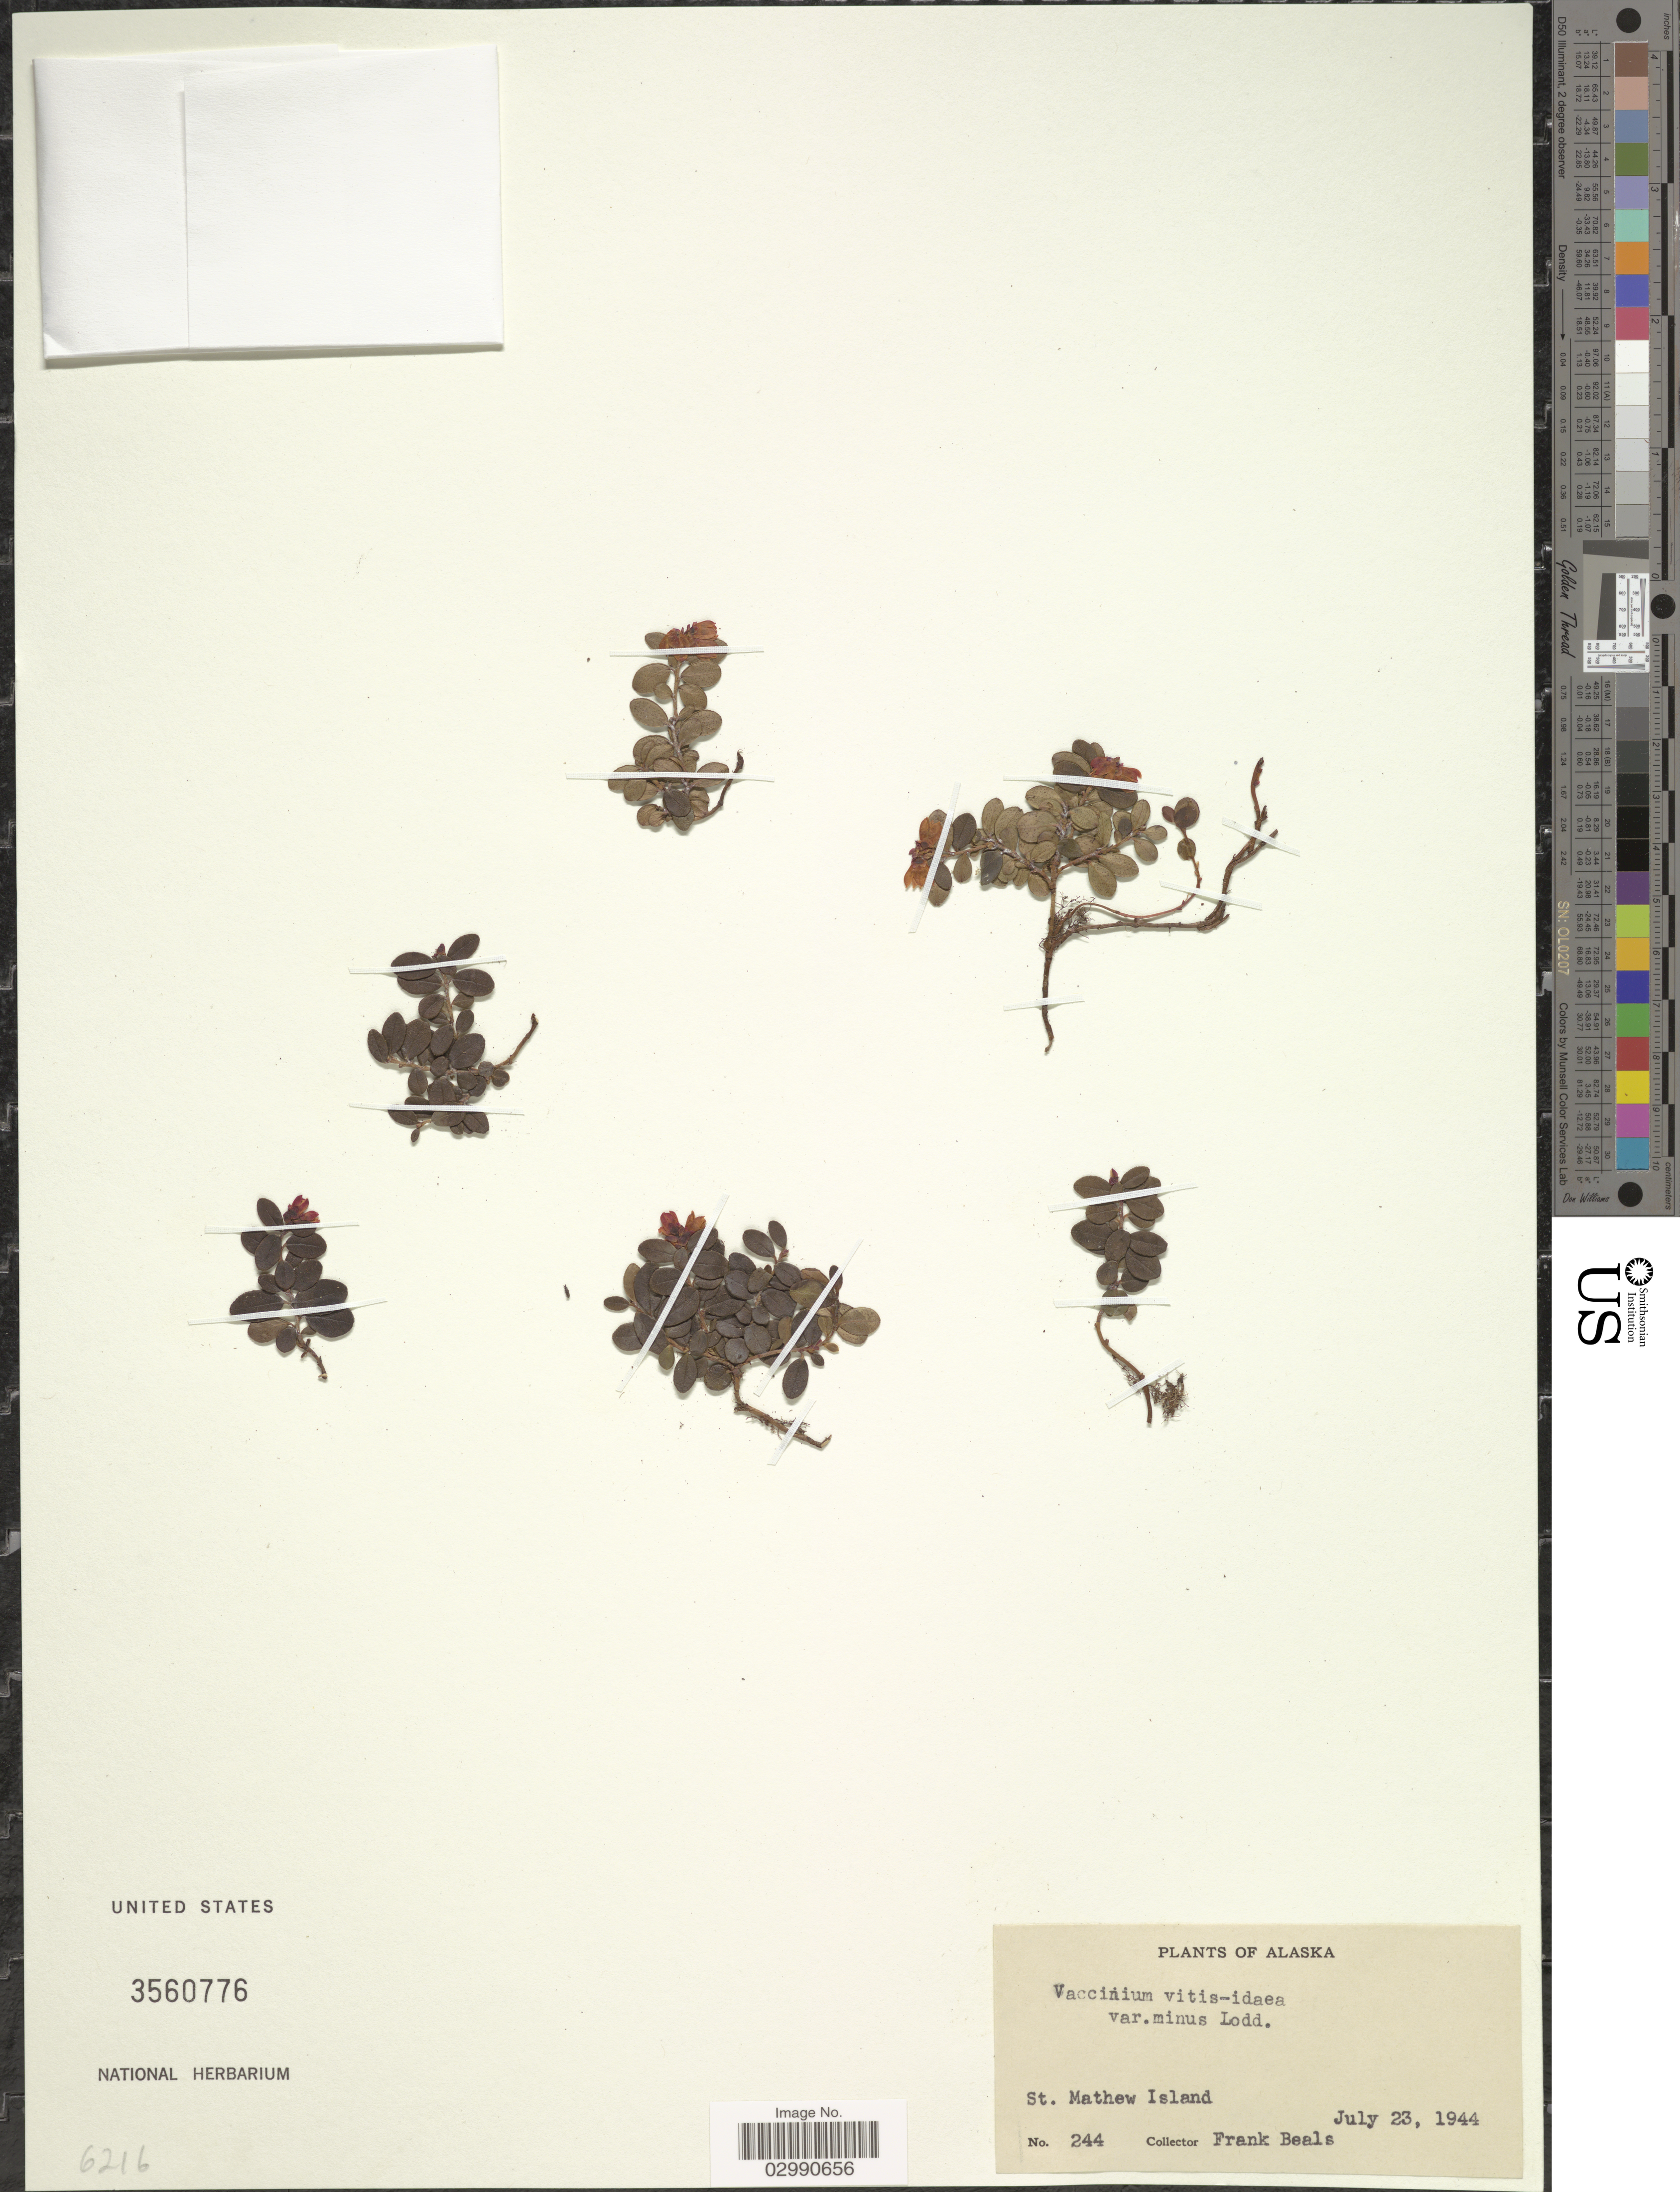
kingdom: Plantae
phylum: Tracheophyta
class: Magnoliopsida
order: Ericales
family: Ericaceae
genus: Vaccinium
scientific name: Vaccinium vitis-idaea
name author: L.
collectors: F. Beals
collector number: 244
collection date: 1944-07-23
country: United States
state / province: Alaska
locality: St. Mathew Island.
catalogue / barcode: US 3560776